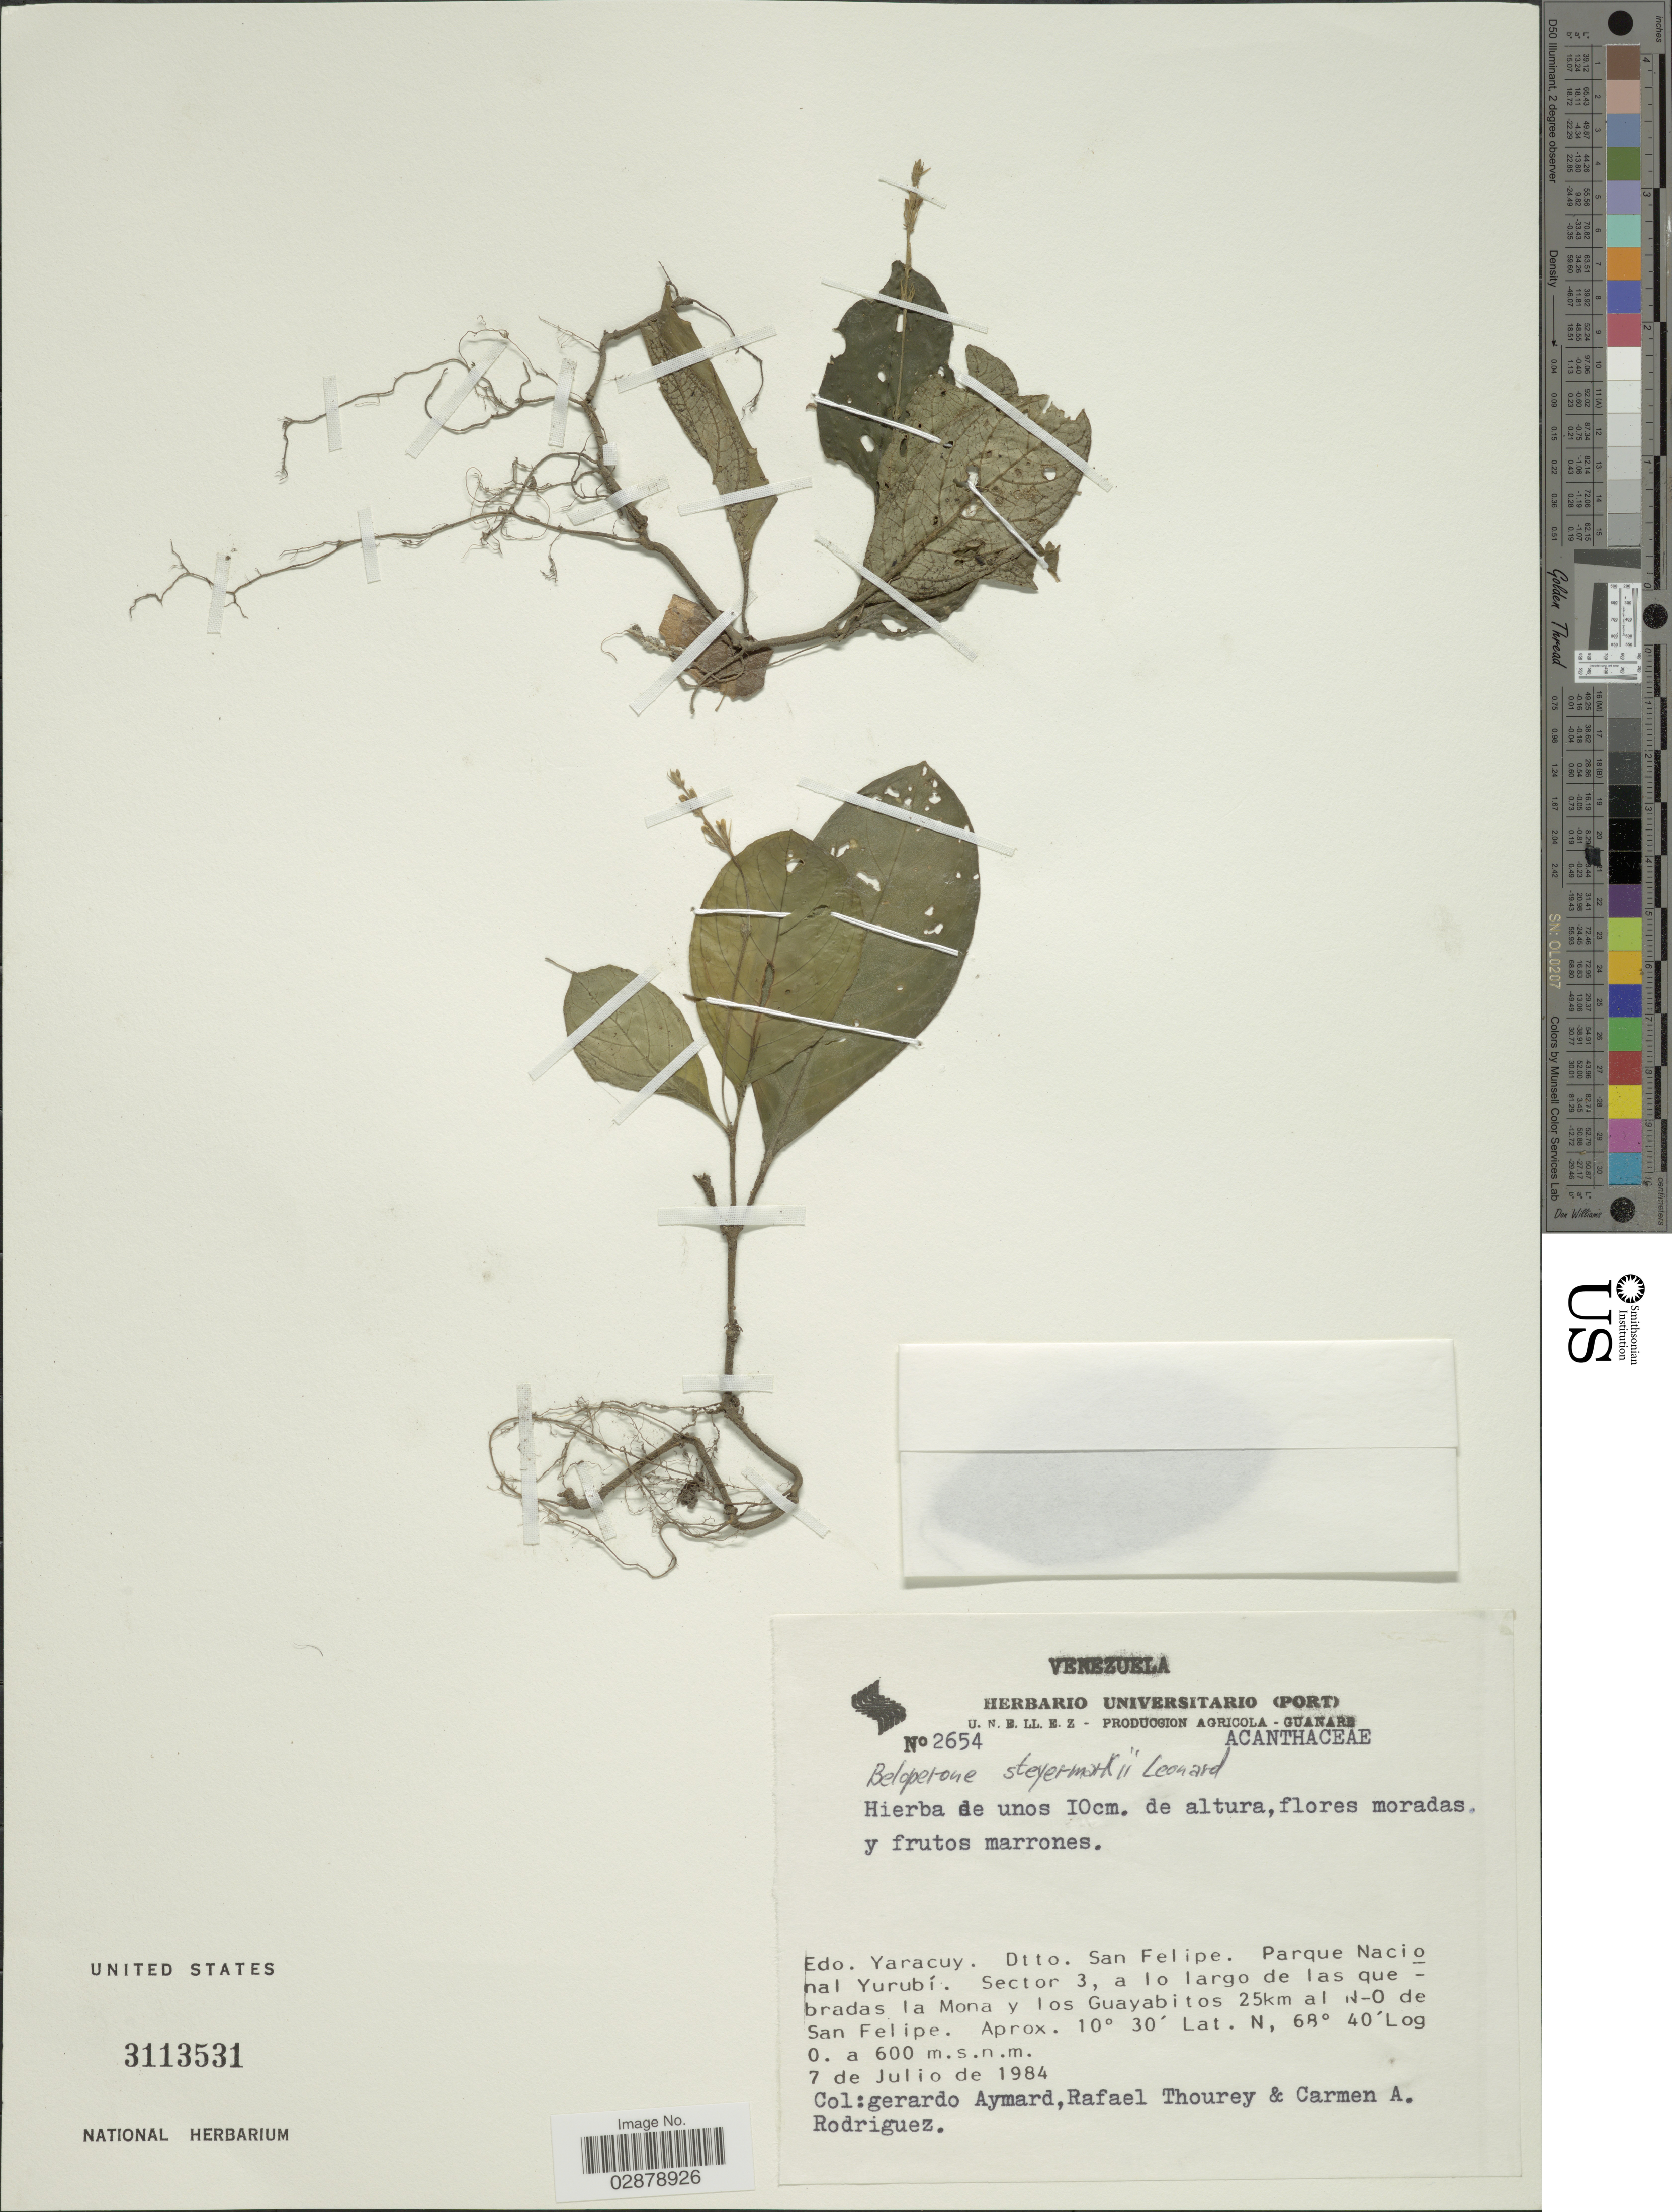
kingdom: Plantae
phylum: Tracheophyta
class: Magnoliopsida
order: Lamiales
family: Acanthaceae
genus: Justicia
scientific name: Justicia effusa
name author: D.N. Gibson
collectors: G. A. Aymard, R. Thourey & C. Rodriguez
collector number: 2654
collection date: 1984-07-07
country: Venezuela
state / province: Yaracuy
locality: Dtto. San Felipe. Parque Nacional Yurubí, Sector 3, a lo largo de las quebradas la Mona y los Guayabitos 25 km al N-O de San Felipe.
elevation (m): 600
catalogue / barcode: US 3113531